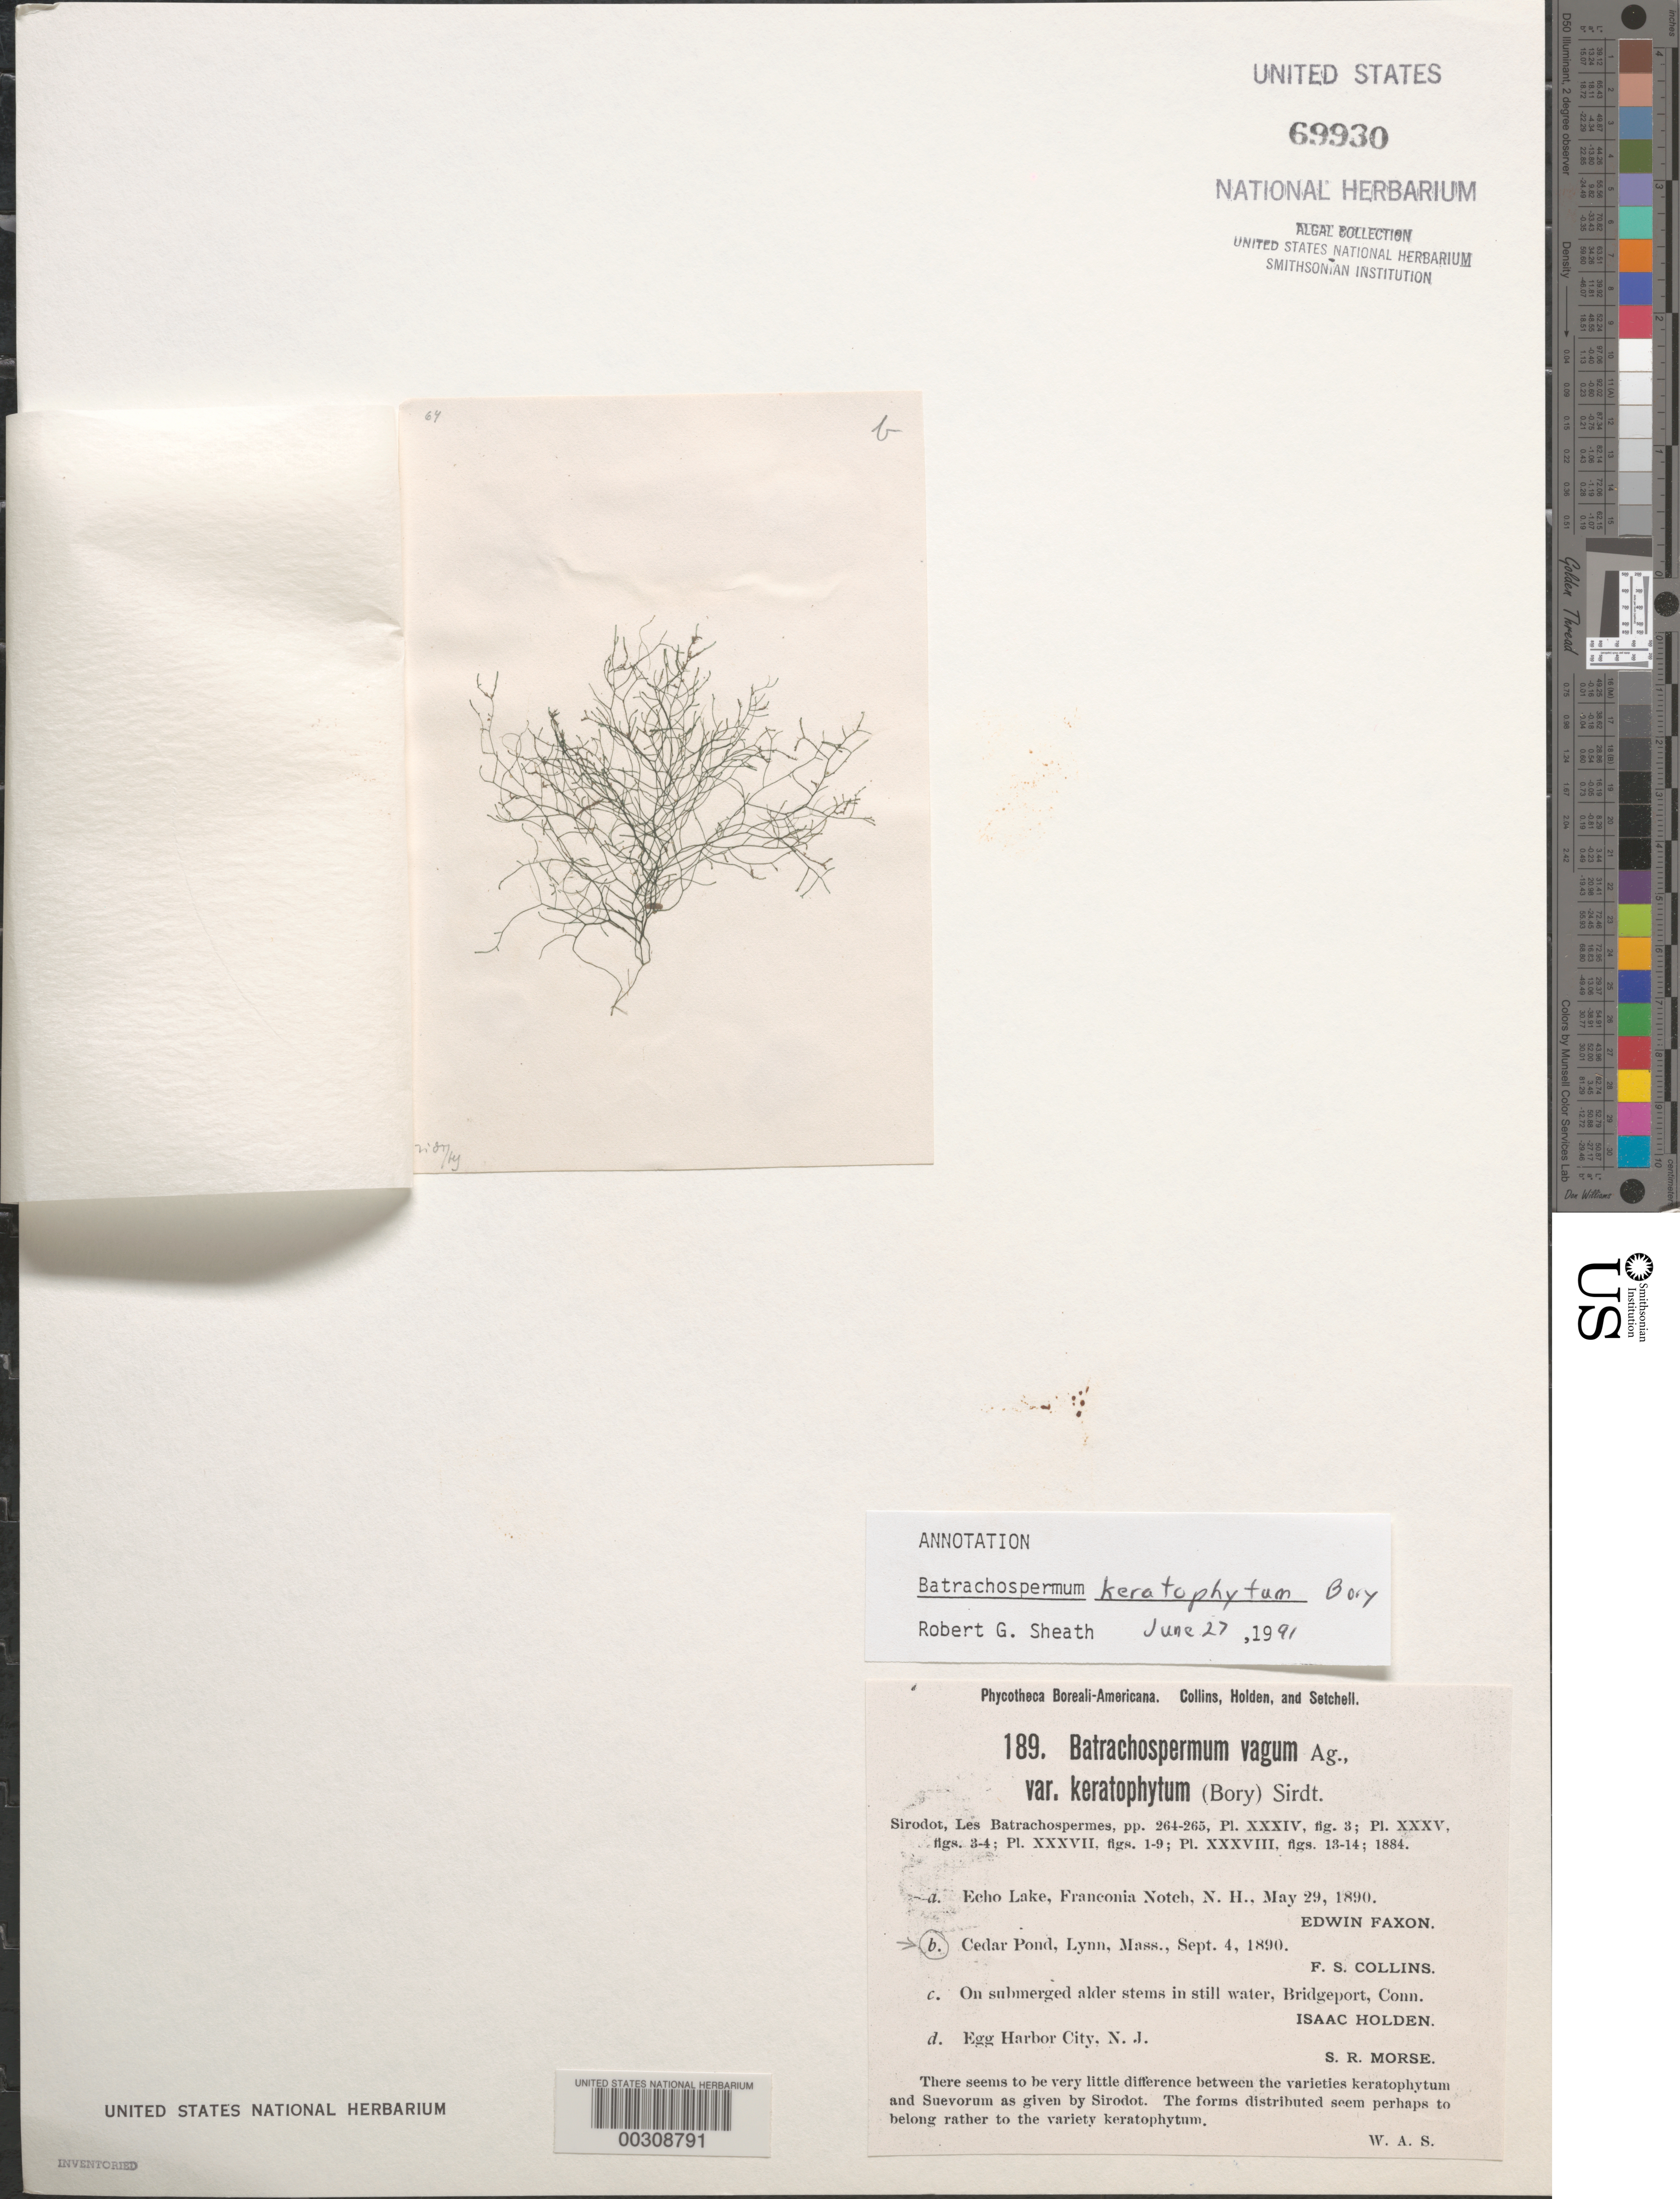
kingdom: Plantae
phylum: Rhodophyta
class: Florideophyceae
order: Batrachospermales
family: Batrachospermaceae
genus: Paludicola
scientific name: Paludicola keratophyta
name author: (Bory) M.L. Vis & Necchi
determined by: Algae name updating Project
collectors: F. Collins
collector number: PB-A 189b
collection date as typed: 04 Sep 1890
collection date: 1890-09-04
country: United States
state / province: Massachusetts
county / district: Essex County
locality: Cedar Pond, Lynn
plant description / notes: Collins, Holden & Setchell, Phycotheca Boreali-Americana, as Batrachospermum vagum v. keratophytum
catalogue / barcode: US 69930